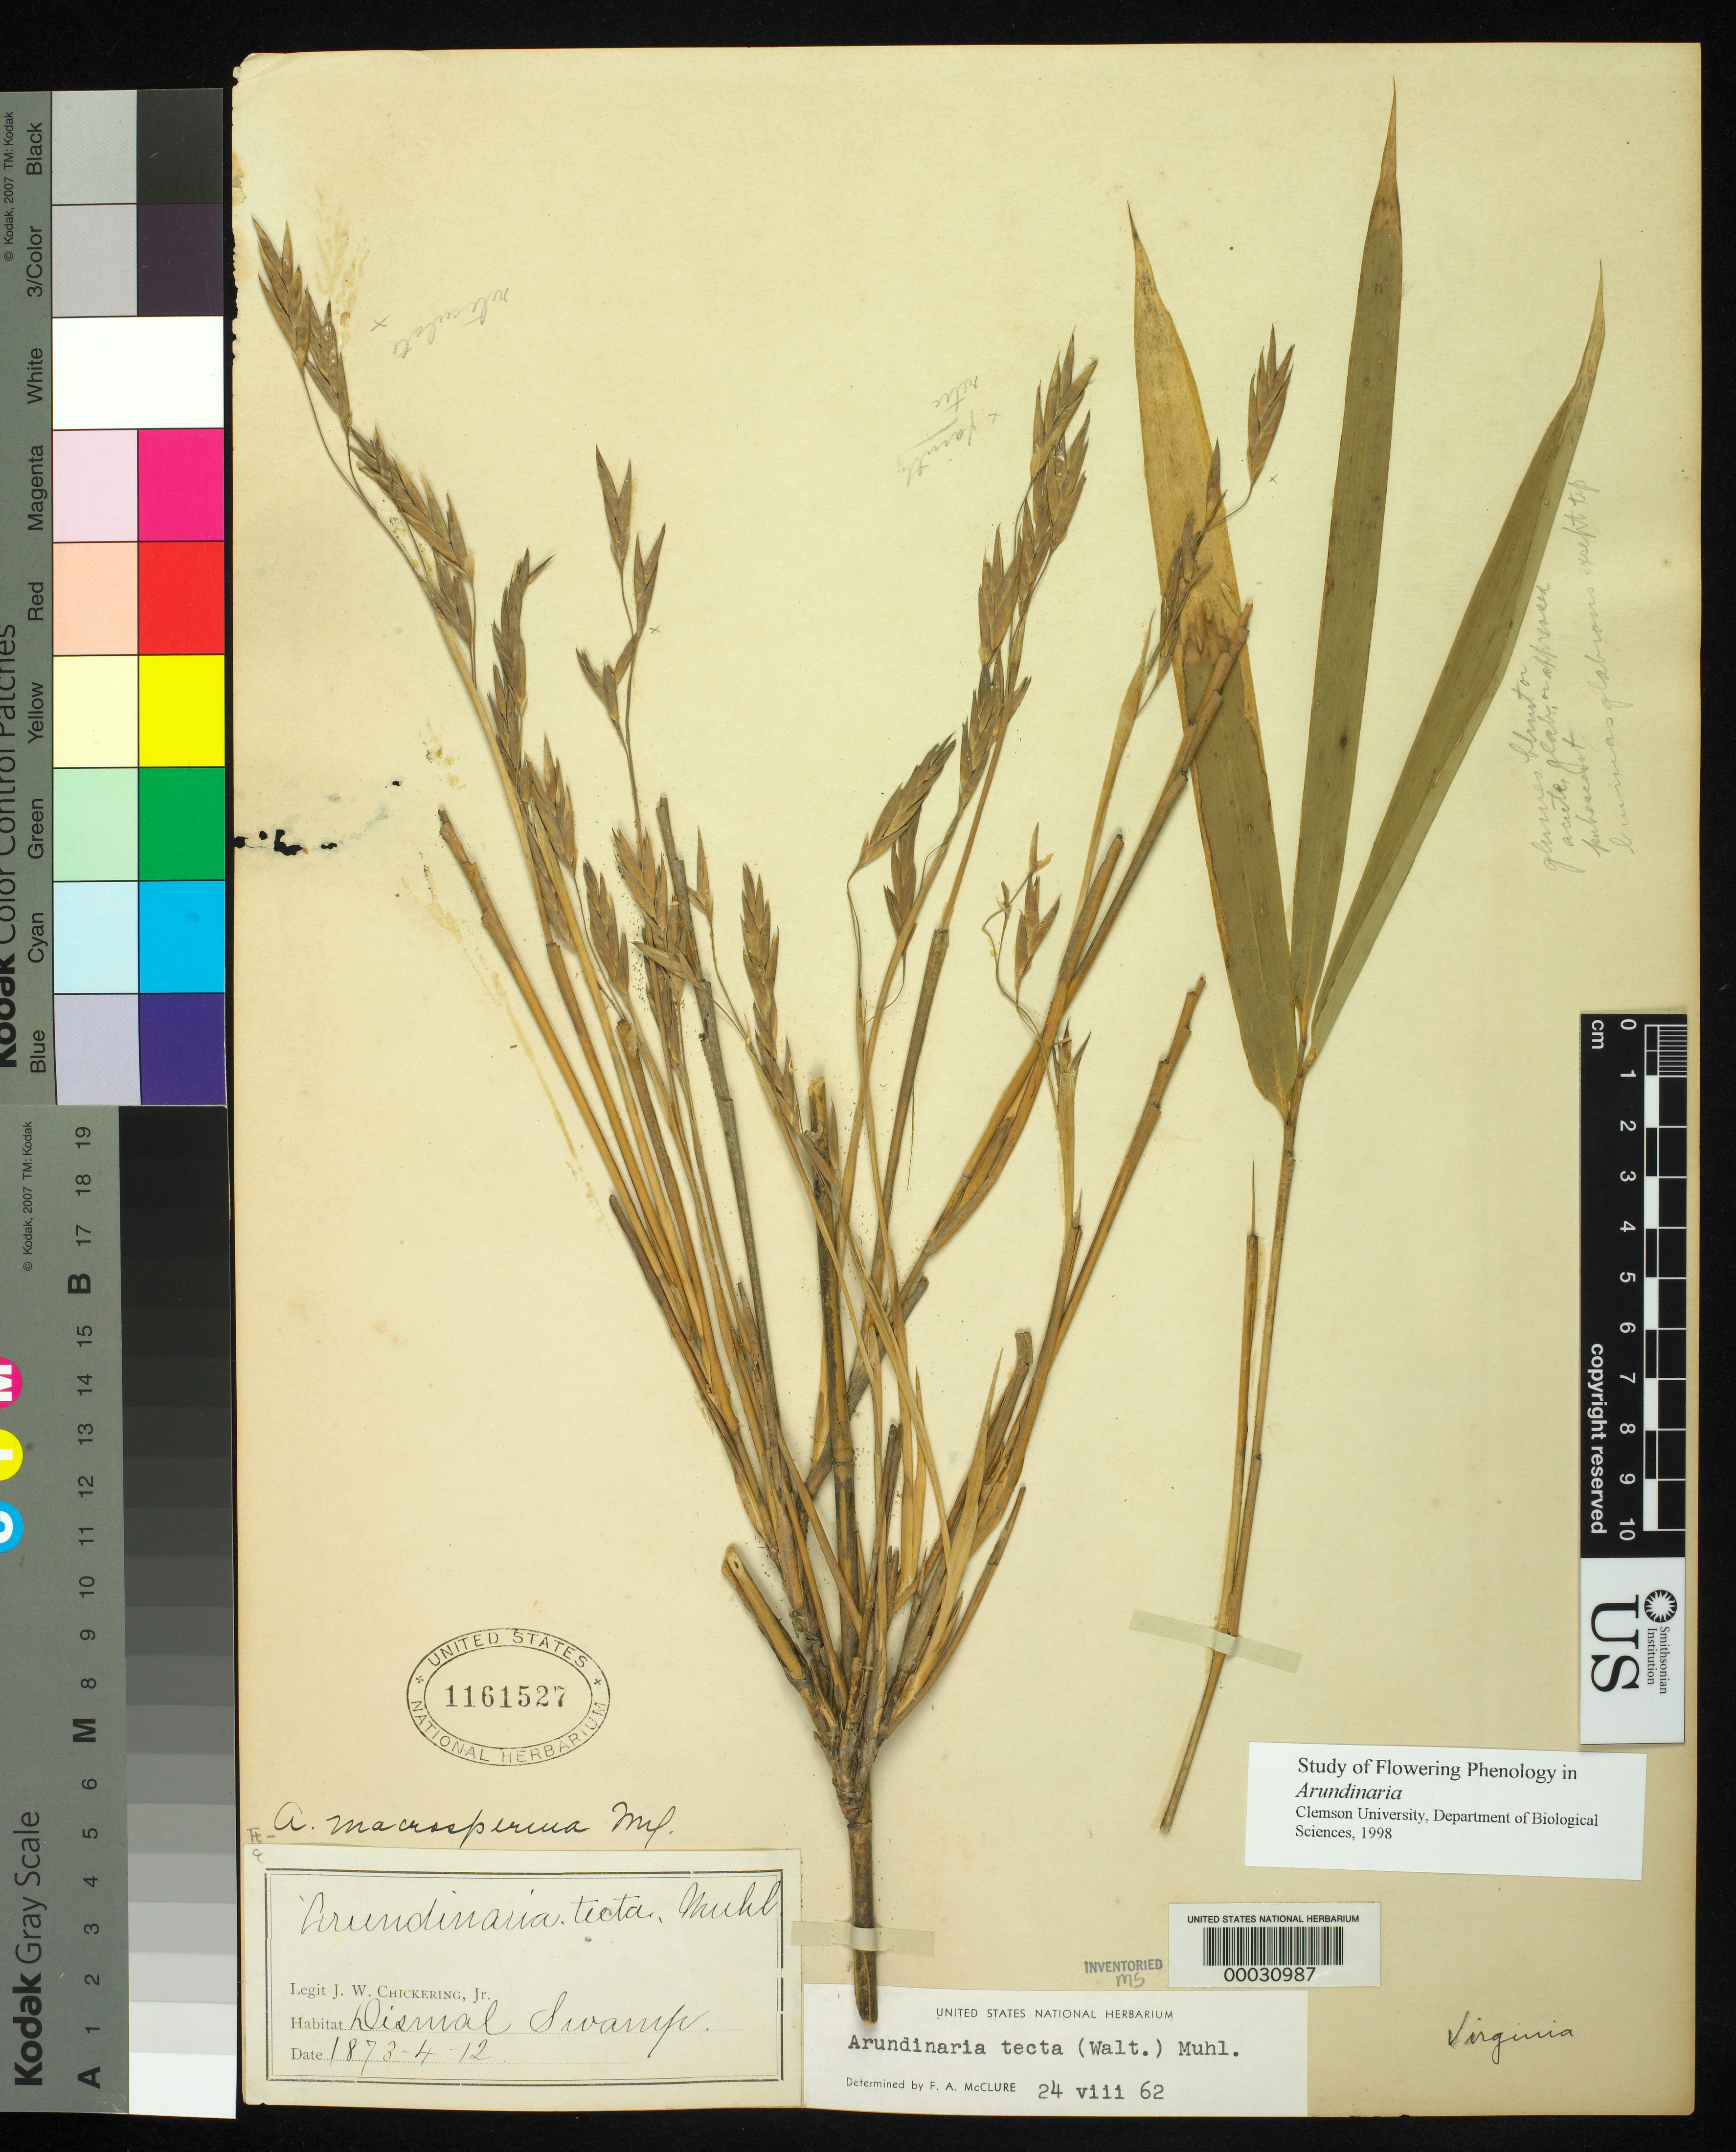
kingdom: Plantae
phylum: Tracheophyta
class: Liliopsida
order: Poales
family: Poaceae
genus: Arundinaria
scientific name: Arundinaria tecta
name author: (Walter) Muhl.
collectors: J. W. Chickering Jr.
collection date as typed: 12 Apr 1873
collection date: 1873-04-12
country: United States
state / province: Virginia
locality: Great dismal swamp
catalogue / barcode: US 1161527